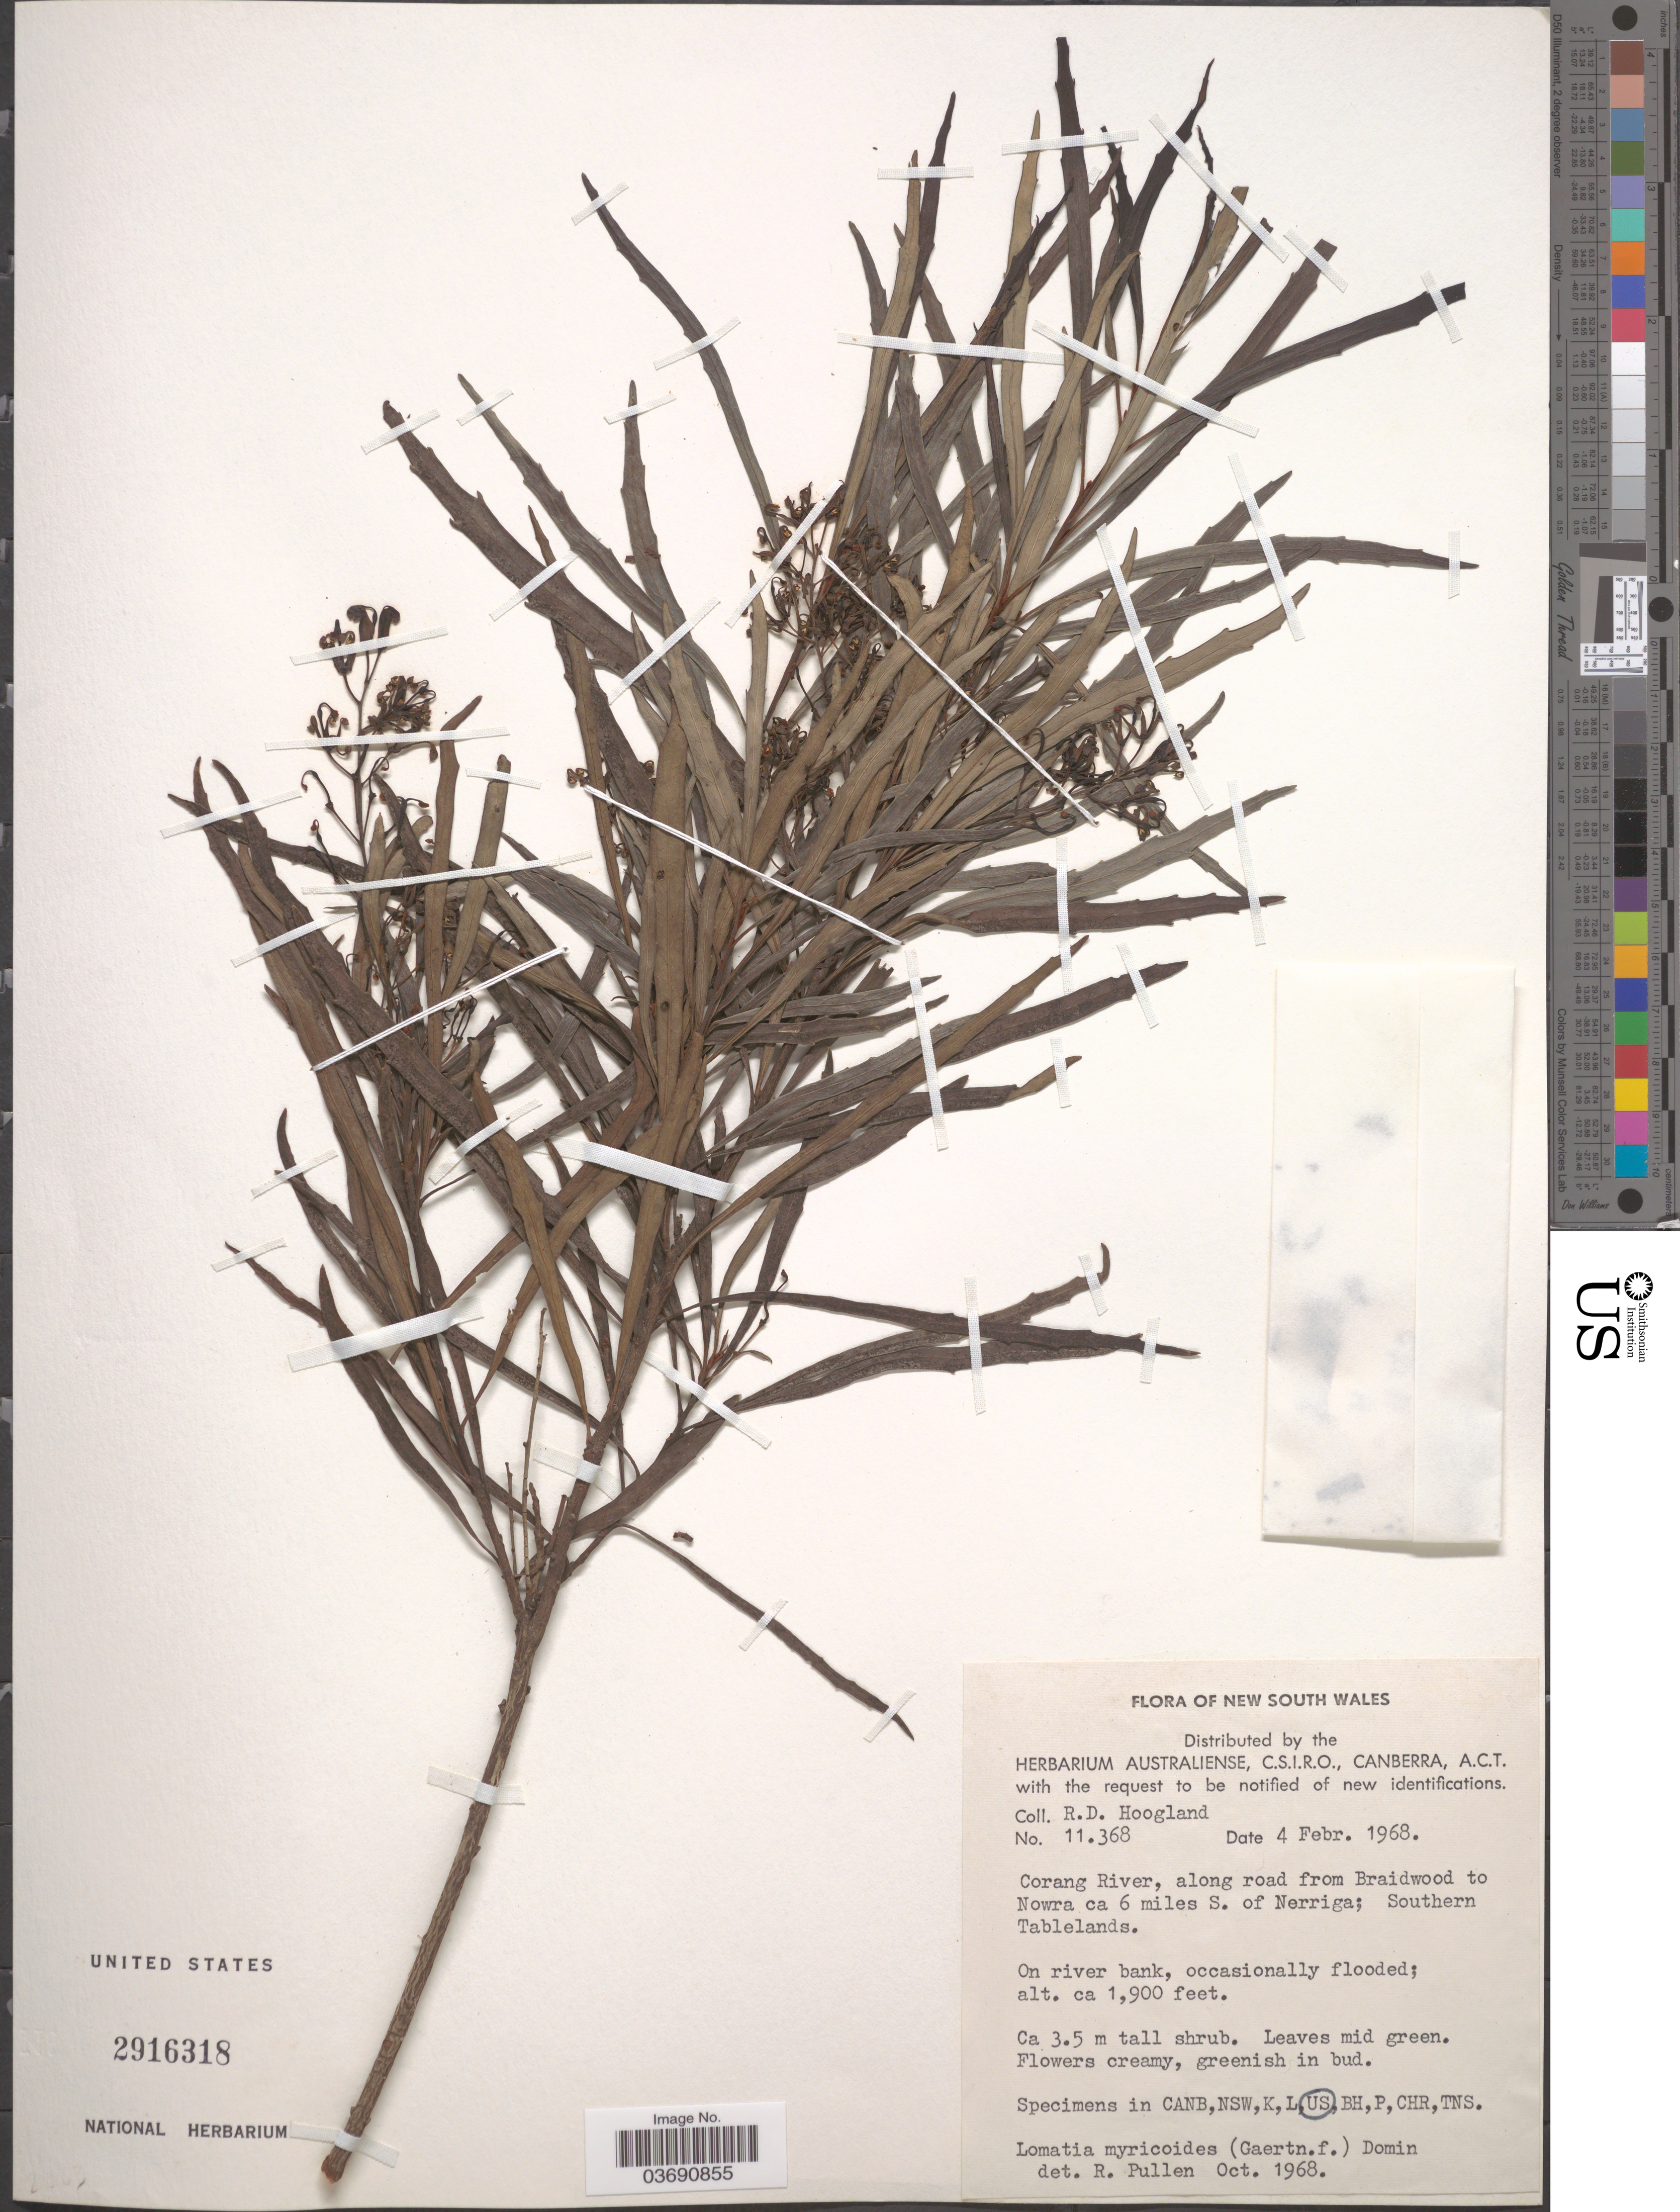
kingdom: Plantae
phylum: Tracheophyta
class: Magnoliopsida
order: Proteales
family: Proteaceae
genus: Lomatia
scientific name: Lomatia myricoides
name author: Domin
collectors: R. D. Hoogland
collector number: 11368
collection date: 1968-02-04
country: Australia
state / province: New South Wales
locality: Corang River, along road from Braidwood to Nowra ca 6 miles S. of Nerriga; Southern Tablelands.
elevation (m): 579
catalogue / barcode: US 2916318